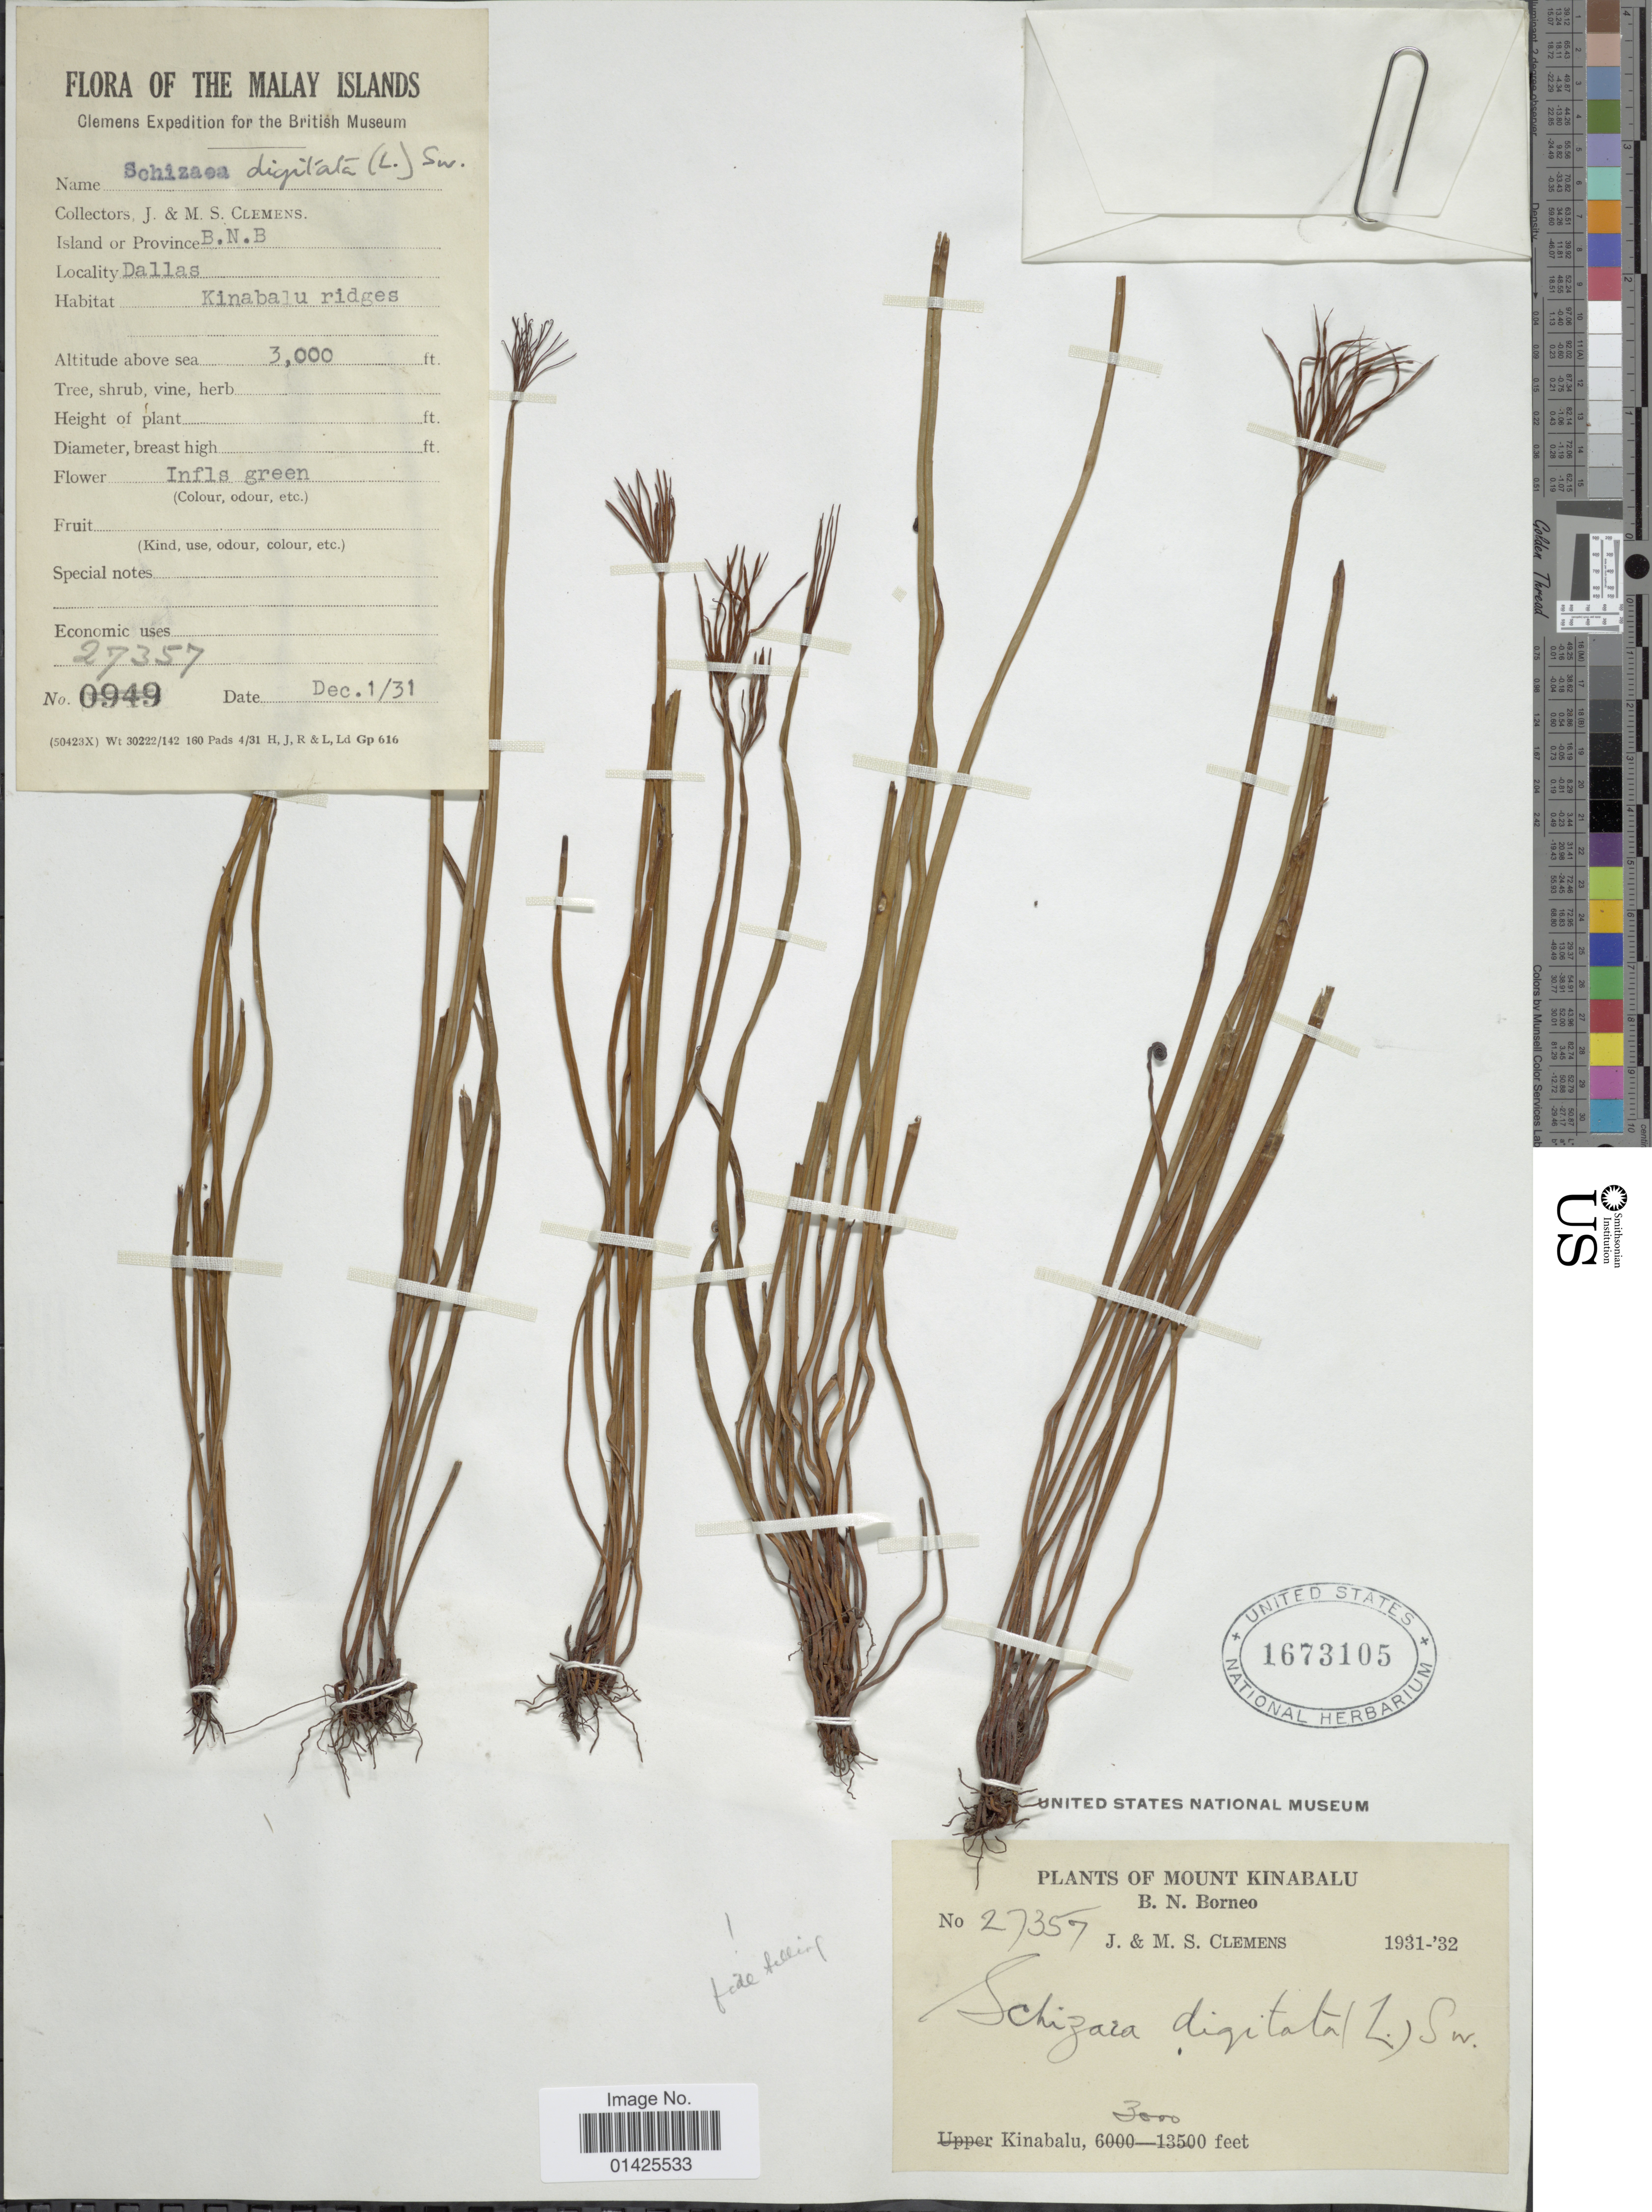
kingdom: Plantae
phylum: Tracheophyta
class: Polypodiopsida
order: Schizaeales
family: Schizaeaceae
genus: Actinostachys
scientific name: Actinostachys digitata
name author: (L.) Wall.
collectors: J. Clemens & M. S. Clemens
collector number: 27357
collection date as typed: Transcribed d/m/y: 1/12/31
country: Malaysia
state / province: Sabah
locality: The Malay Islands, Dallas, Kinabalu ridges, B.N. Borneo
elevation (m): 914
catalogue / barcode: US 1673105